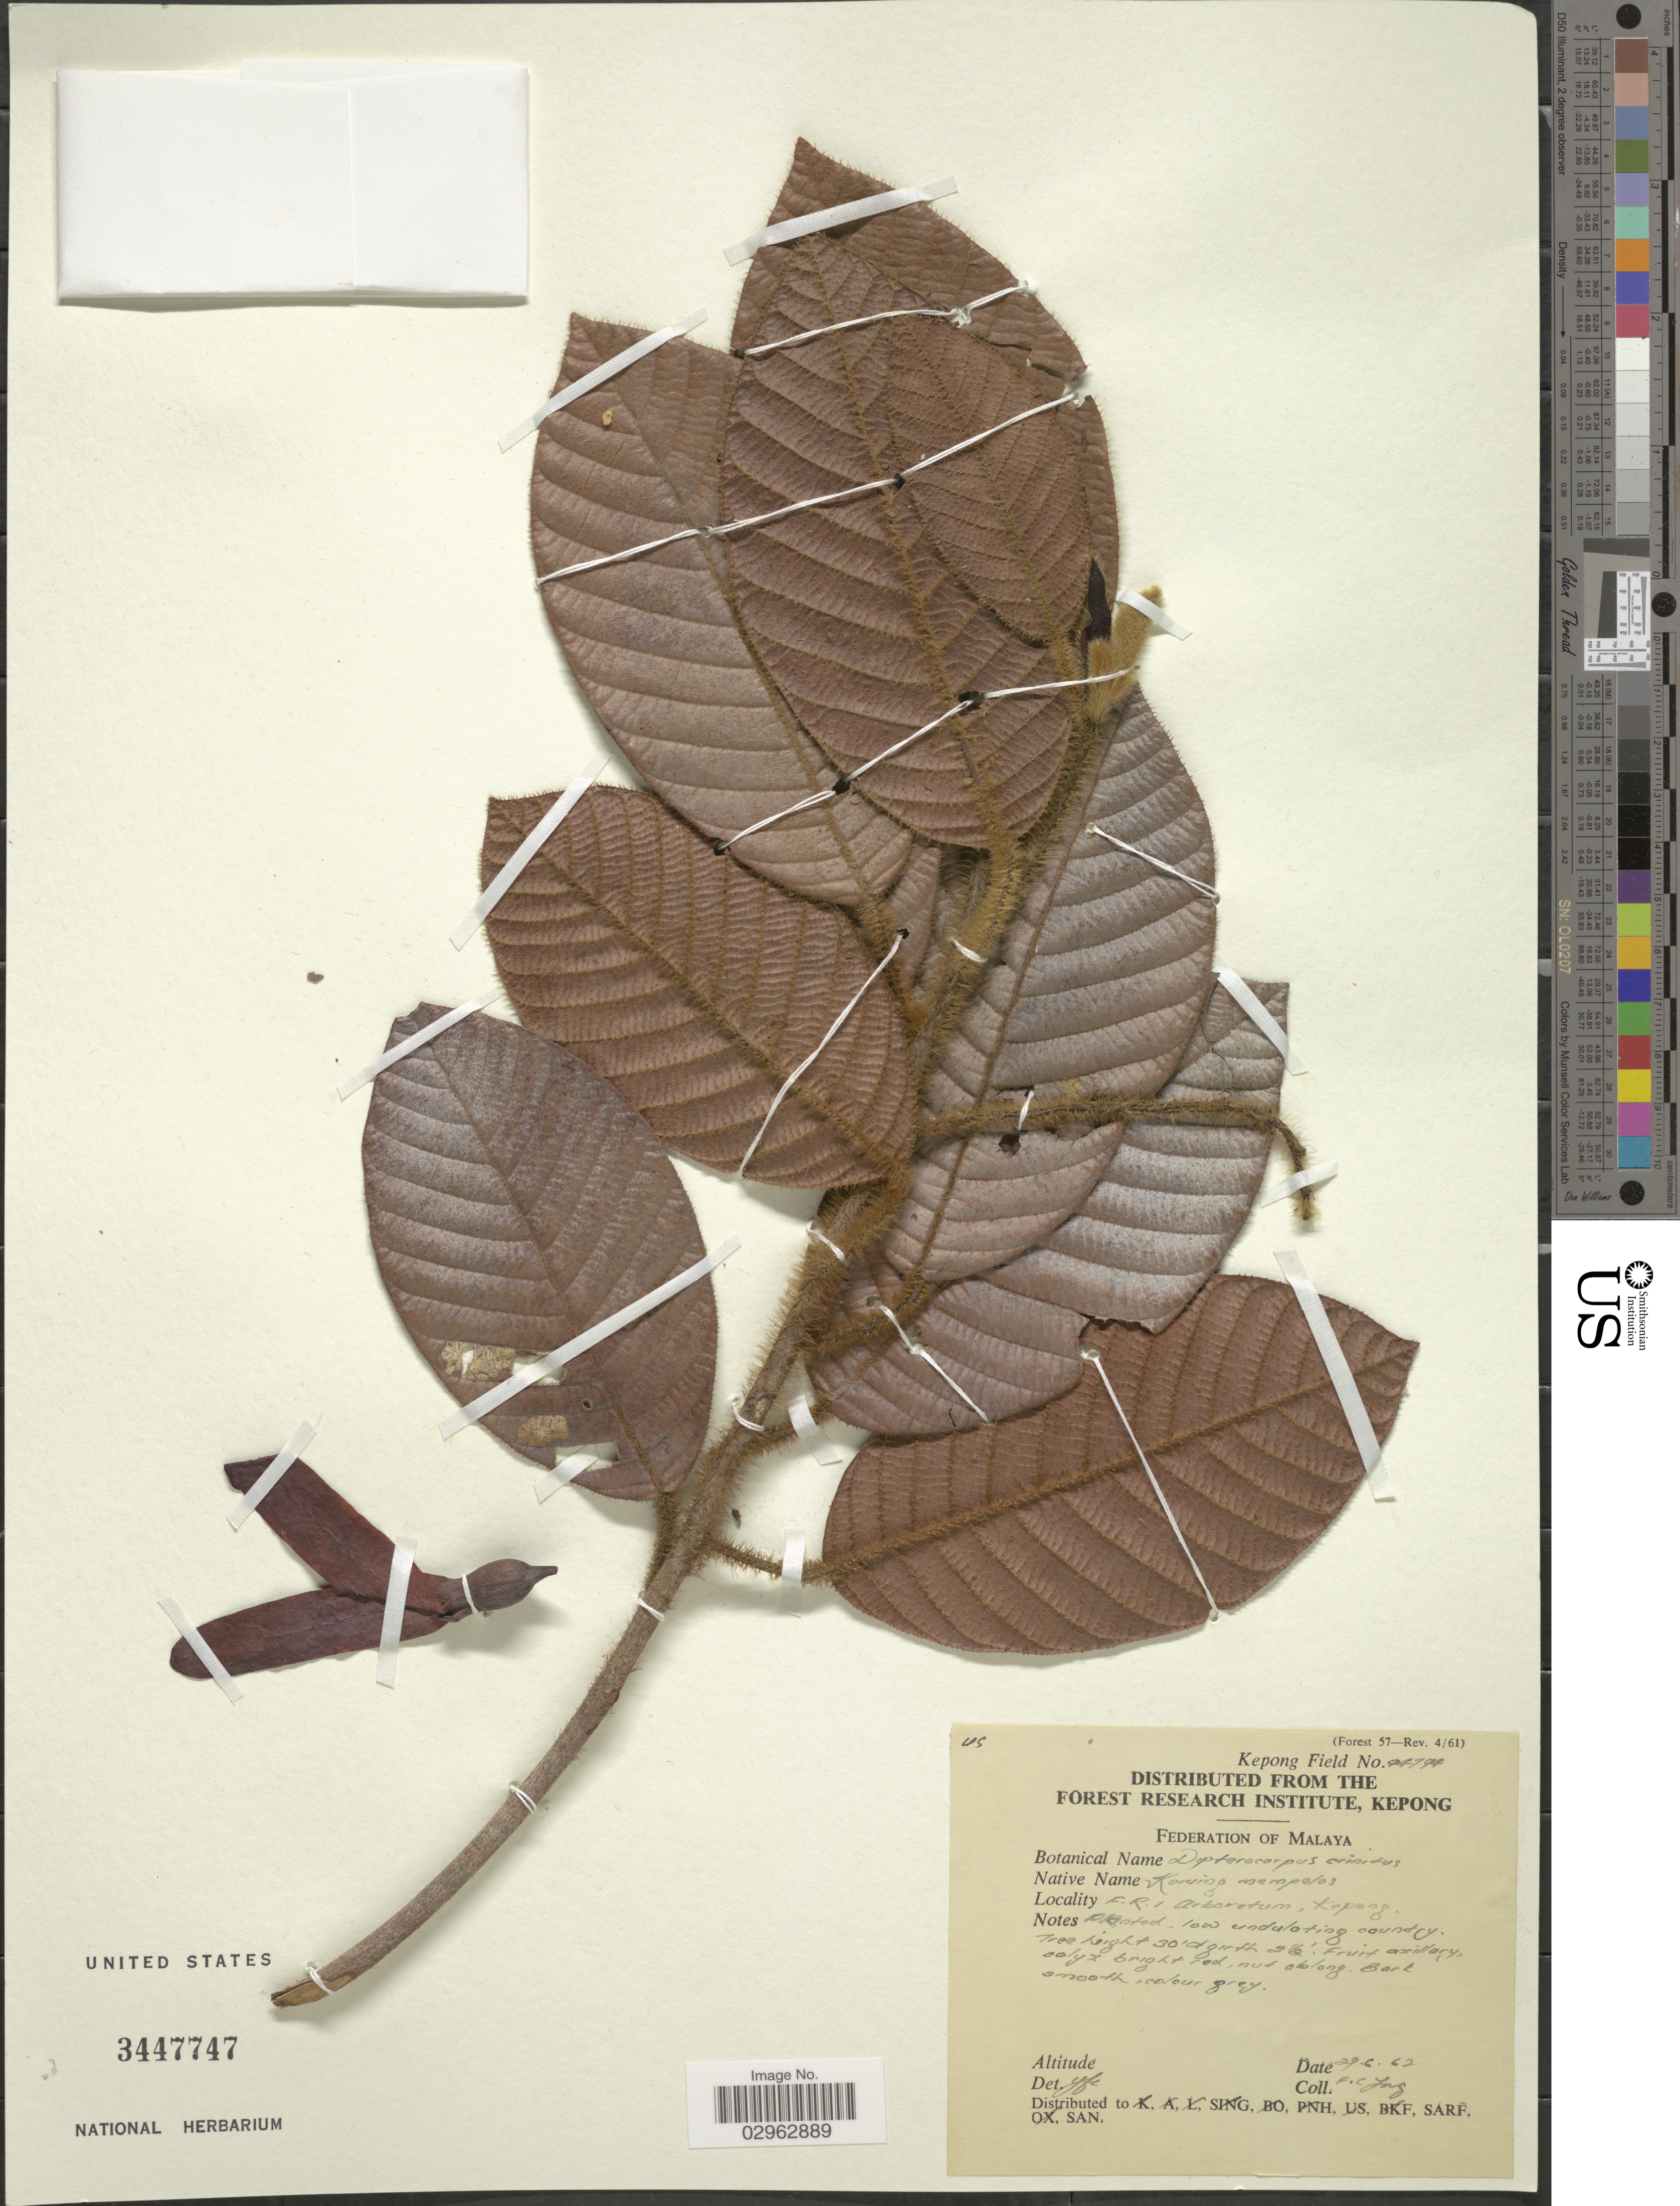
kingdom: Plantae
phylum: Tracheophyta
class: Magnoliopsida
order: Malvales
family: Dipterocarpaceae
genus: Dipterocarpus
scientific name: Dipterocarpus crinitus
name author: Dyer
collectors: F. Yong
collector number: Kepong Field 94794 ?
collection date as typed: Transcribed d/m/y: 29/6/62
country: Malaysia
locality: Federation of Malaya. F.R.I. Arboretum, Kepong.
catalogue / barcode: US 3447747